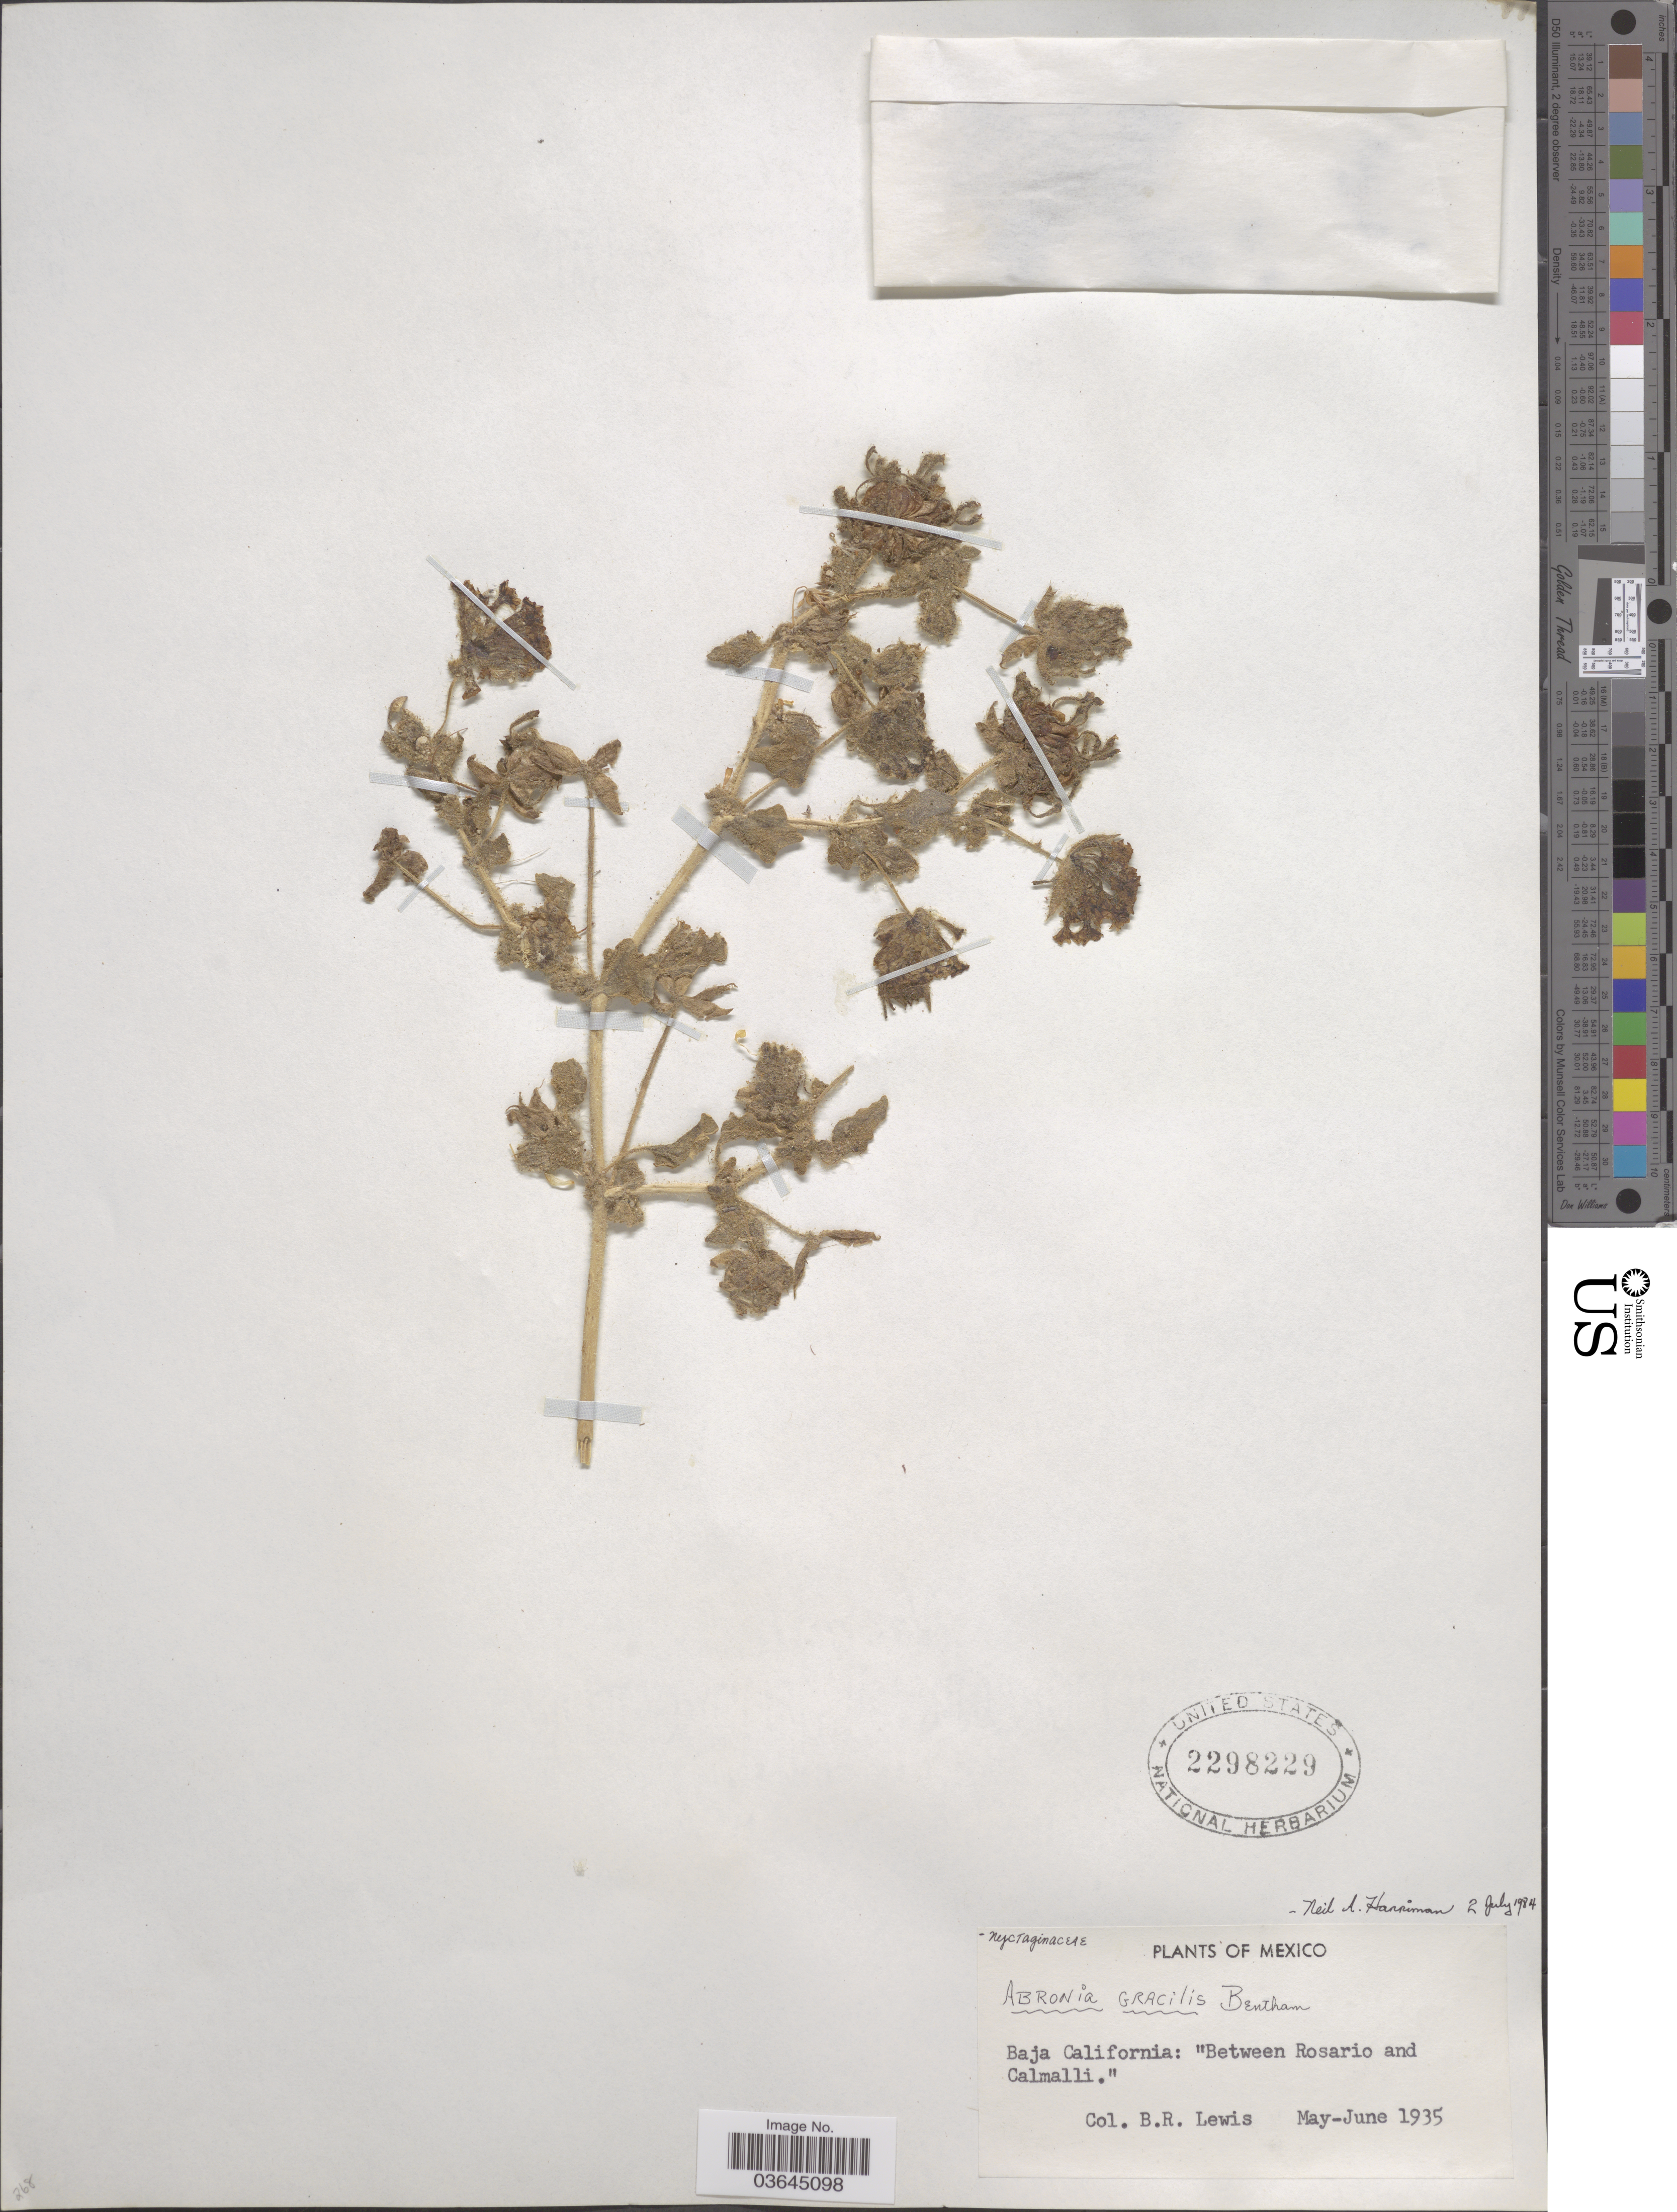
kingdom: Plantae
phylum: Tracheophyta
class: Magnoliopsida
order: Caryophyllales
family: Nyctaginaceae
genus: Abronia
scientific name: Abronia gracilis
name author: Benth.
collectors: B. R. Lewis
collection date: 1935-05/1935-06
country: Mexico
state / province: Baja California Norte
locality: Between Rosario and Calmalli.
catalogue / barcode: US 2298229